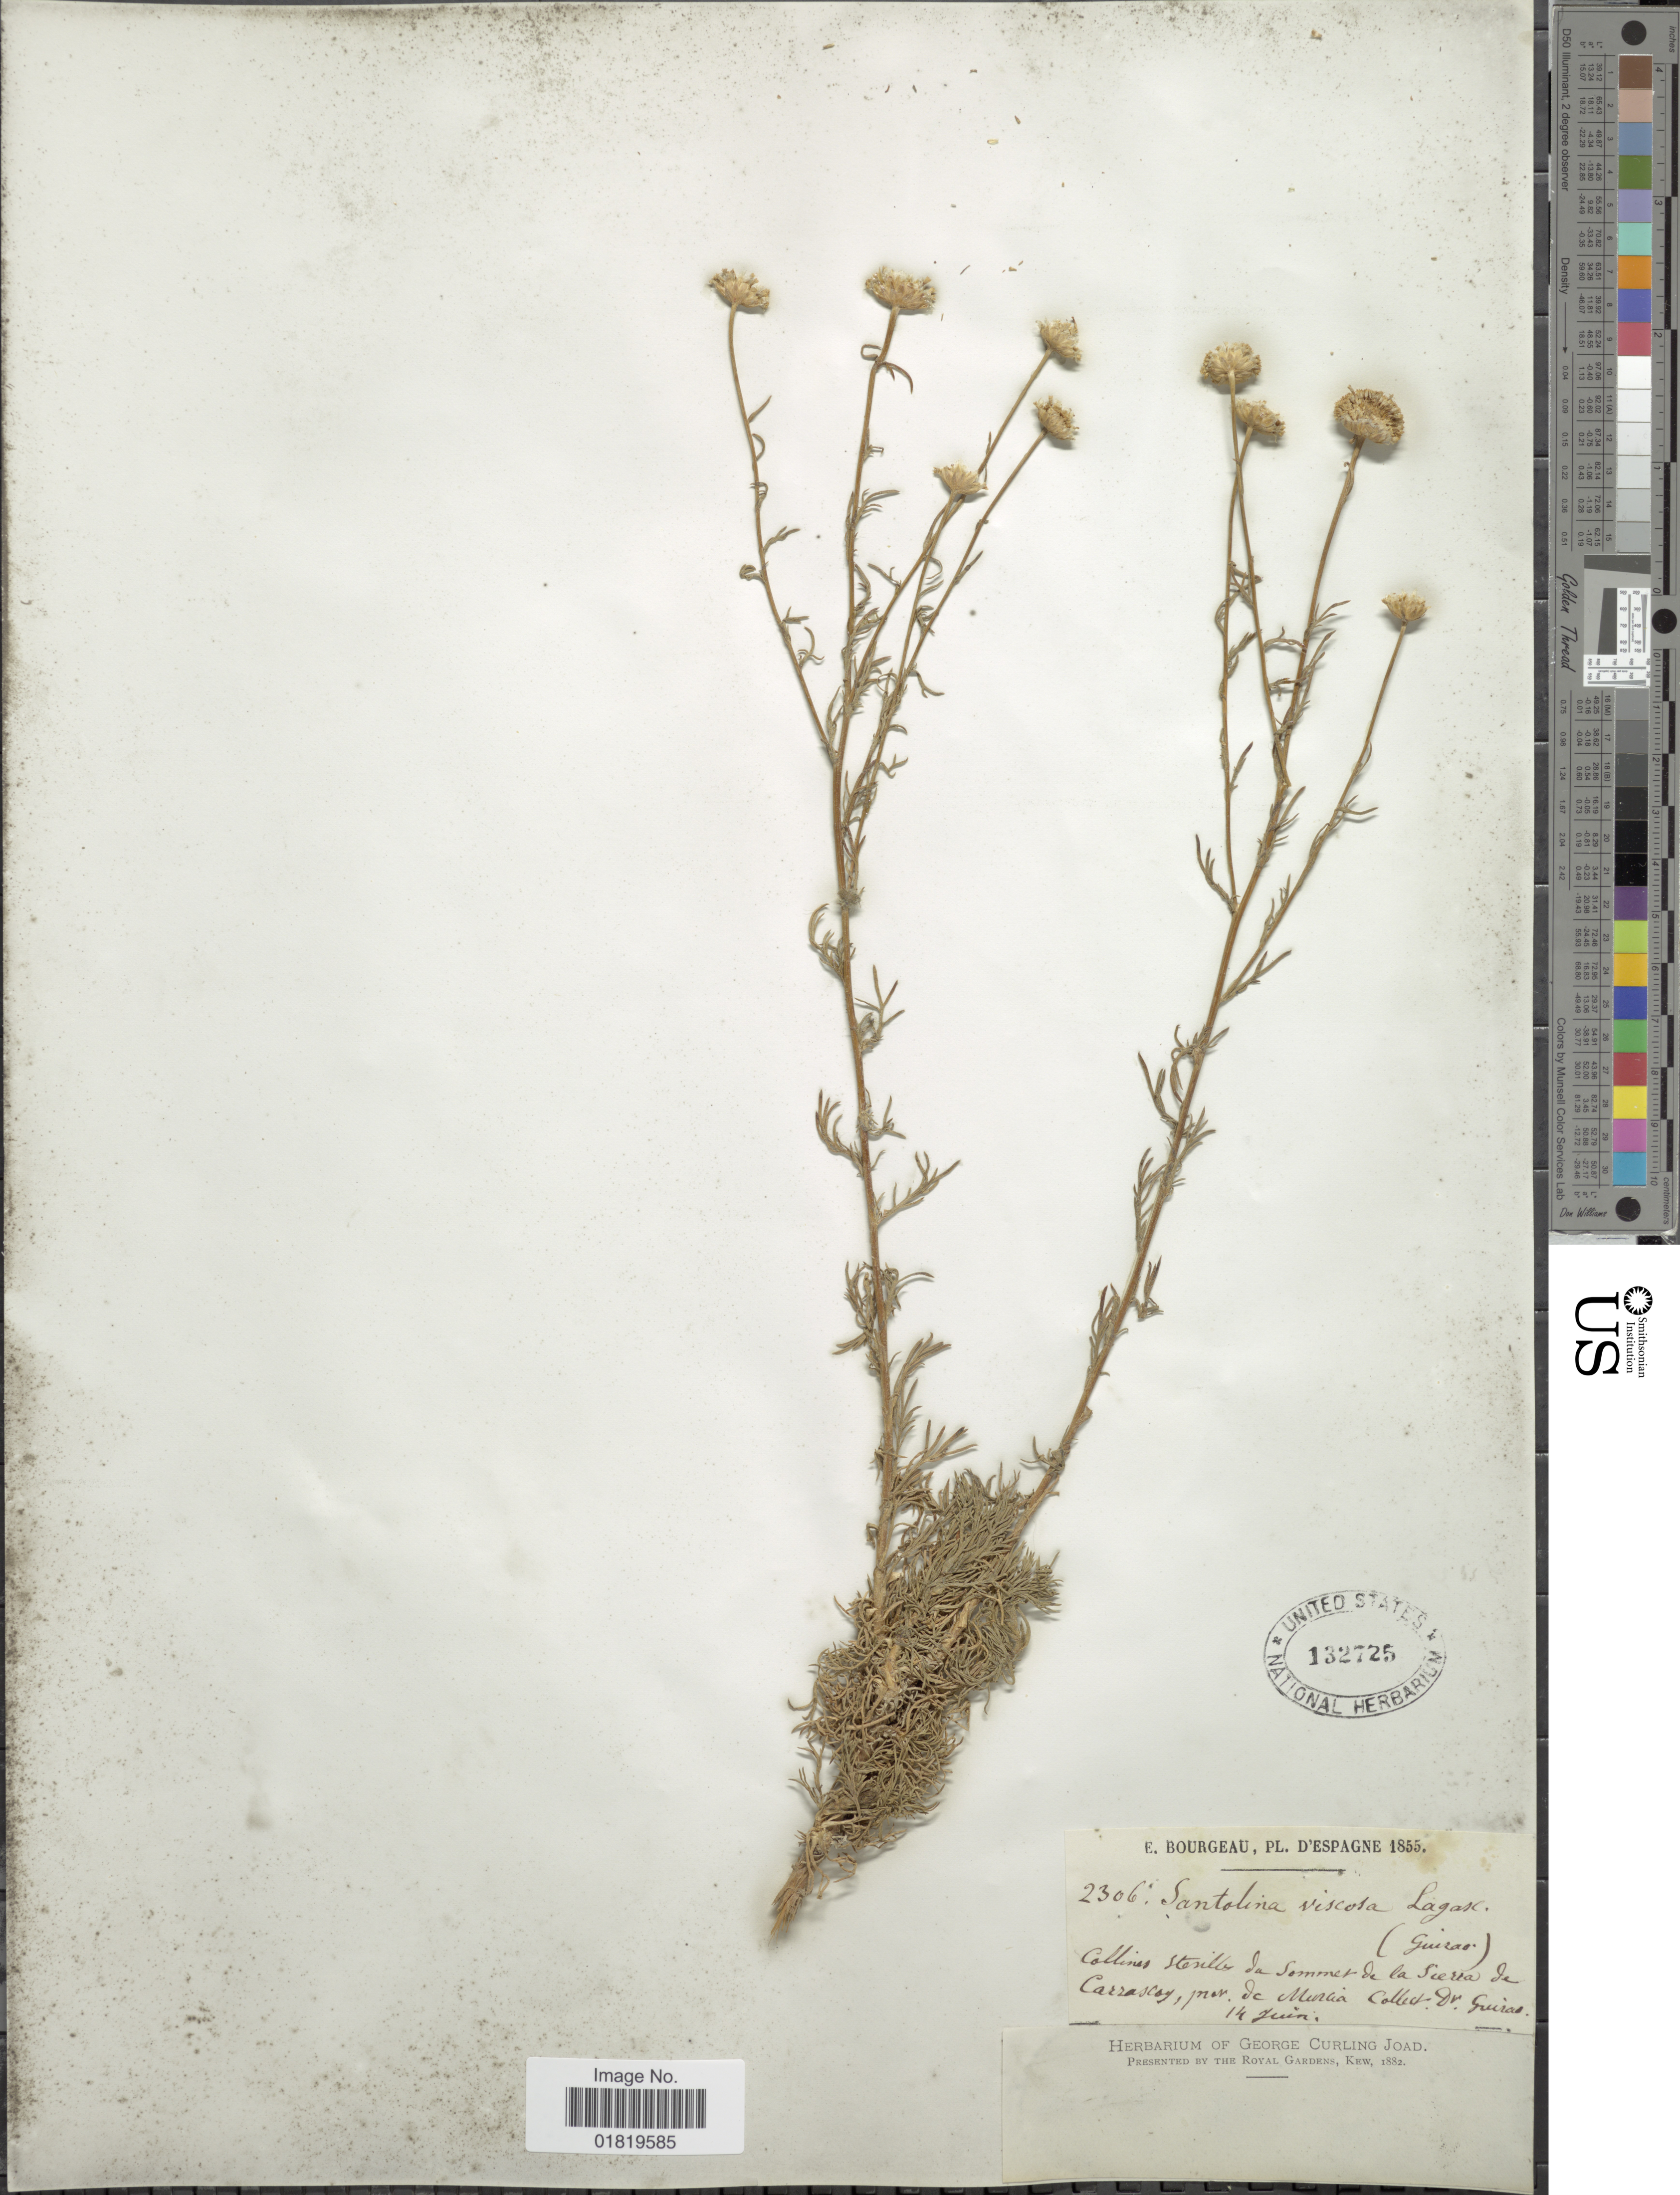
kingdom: Plantae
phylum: Tracheophyta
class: Magnoliopsida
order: Asterales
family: Asteraceae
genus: Santolina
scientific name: Santolina viscosa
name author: Lag.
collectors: E. Bourgeau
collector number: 2306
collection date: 1855-06-14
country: Spain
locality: Collins Stenilles la Sommet de la Sierra de Carrascoy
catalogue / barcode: US 132725